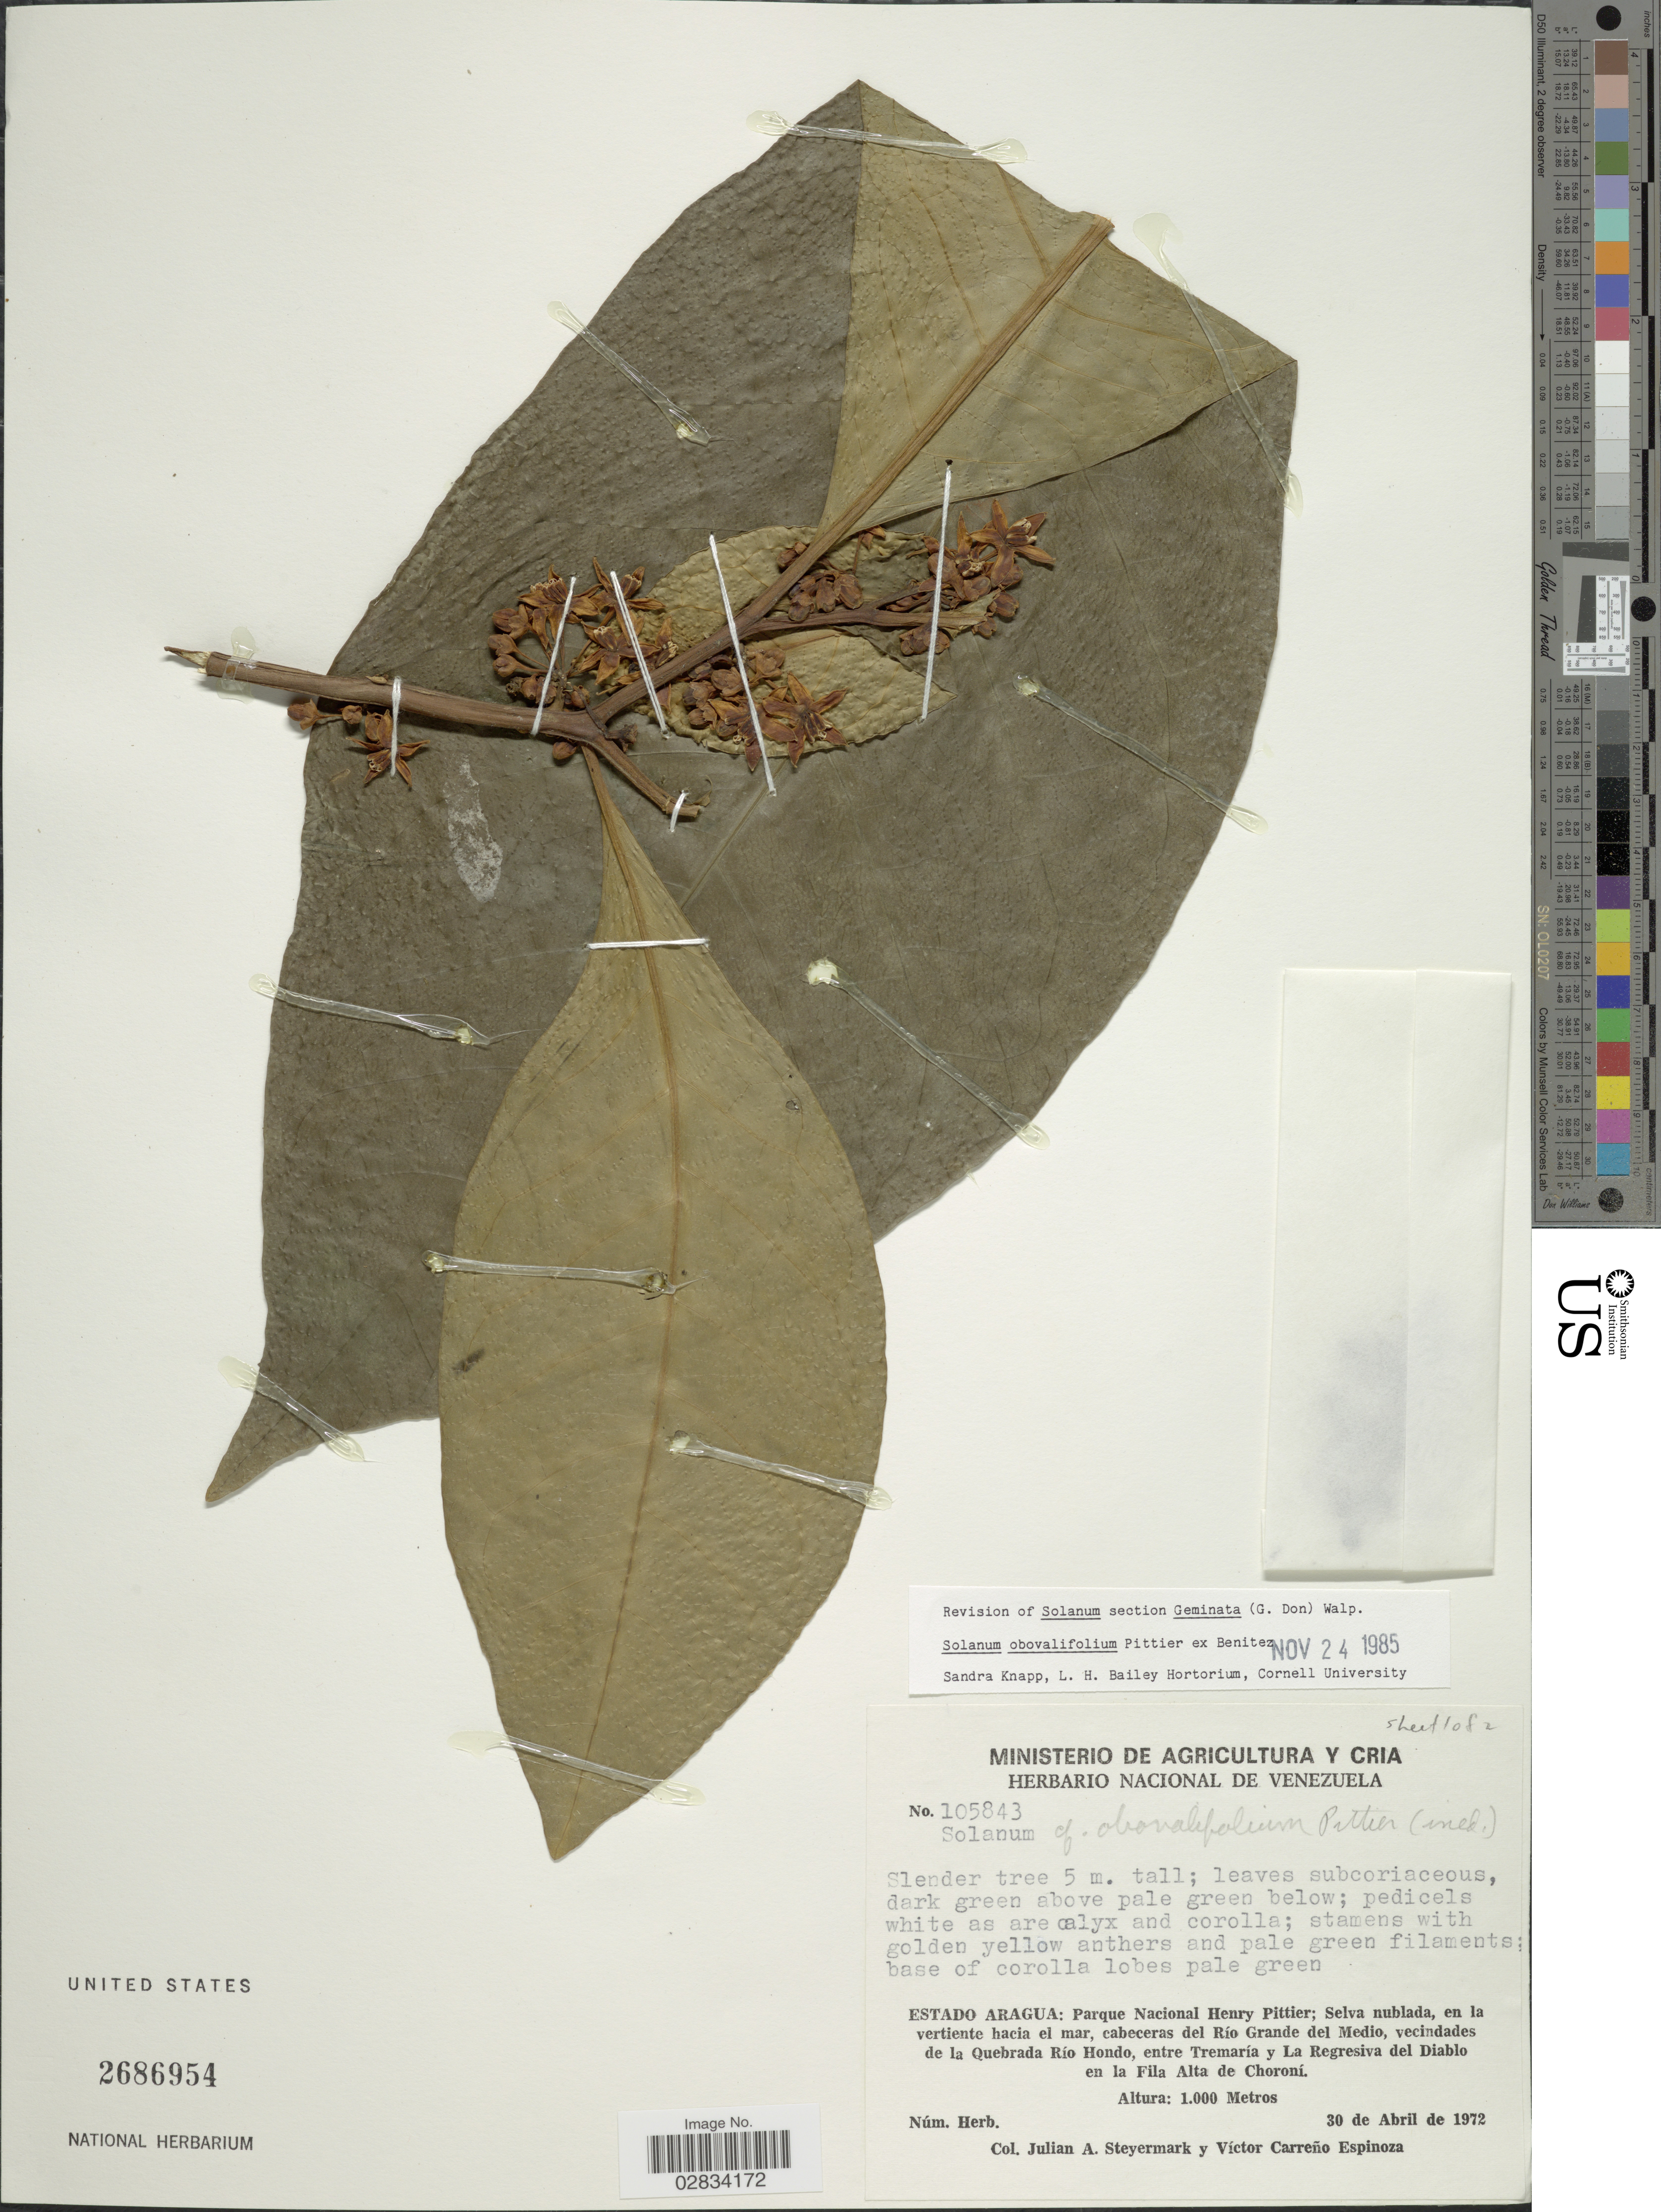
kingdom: Plantae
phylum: Tracheophyta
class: Magnoliopsida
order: Solanales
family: Solanaceae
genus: Solanum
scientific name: Solanum obovalifolium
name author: Benítez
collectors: J. Steyermark & V. Carreño E.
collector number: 105843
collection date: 1972-04-30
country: Venezuela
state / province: Aragua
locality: Parque Nacional Henry Pittier; Selva nublada, en la vertiente hacia el mar, cabeceras del Río Grande del Medio, vecindades de la Quebrada Río Hondo, entre Tremaría y La Regresiva del Diablo en la Fila Alta de Choroní.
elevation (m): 1000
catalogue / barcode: US 2686954